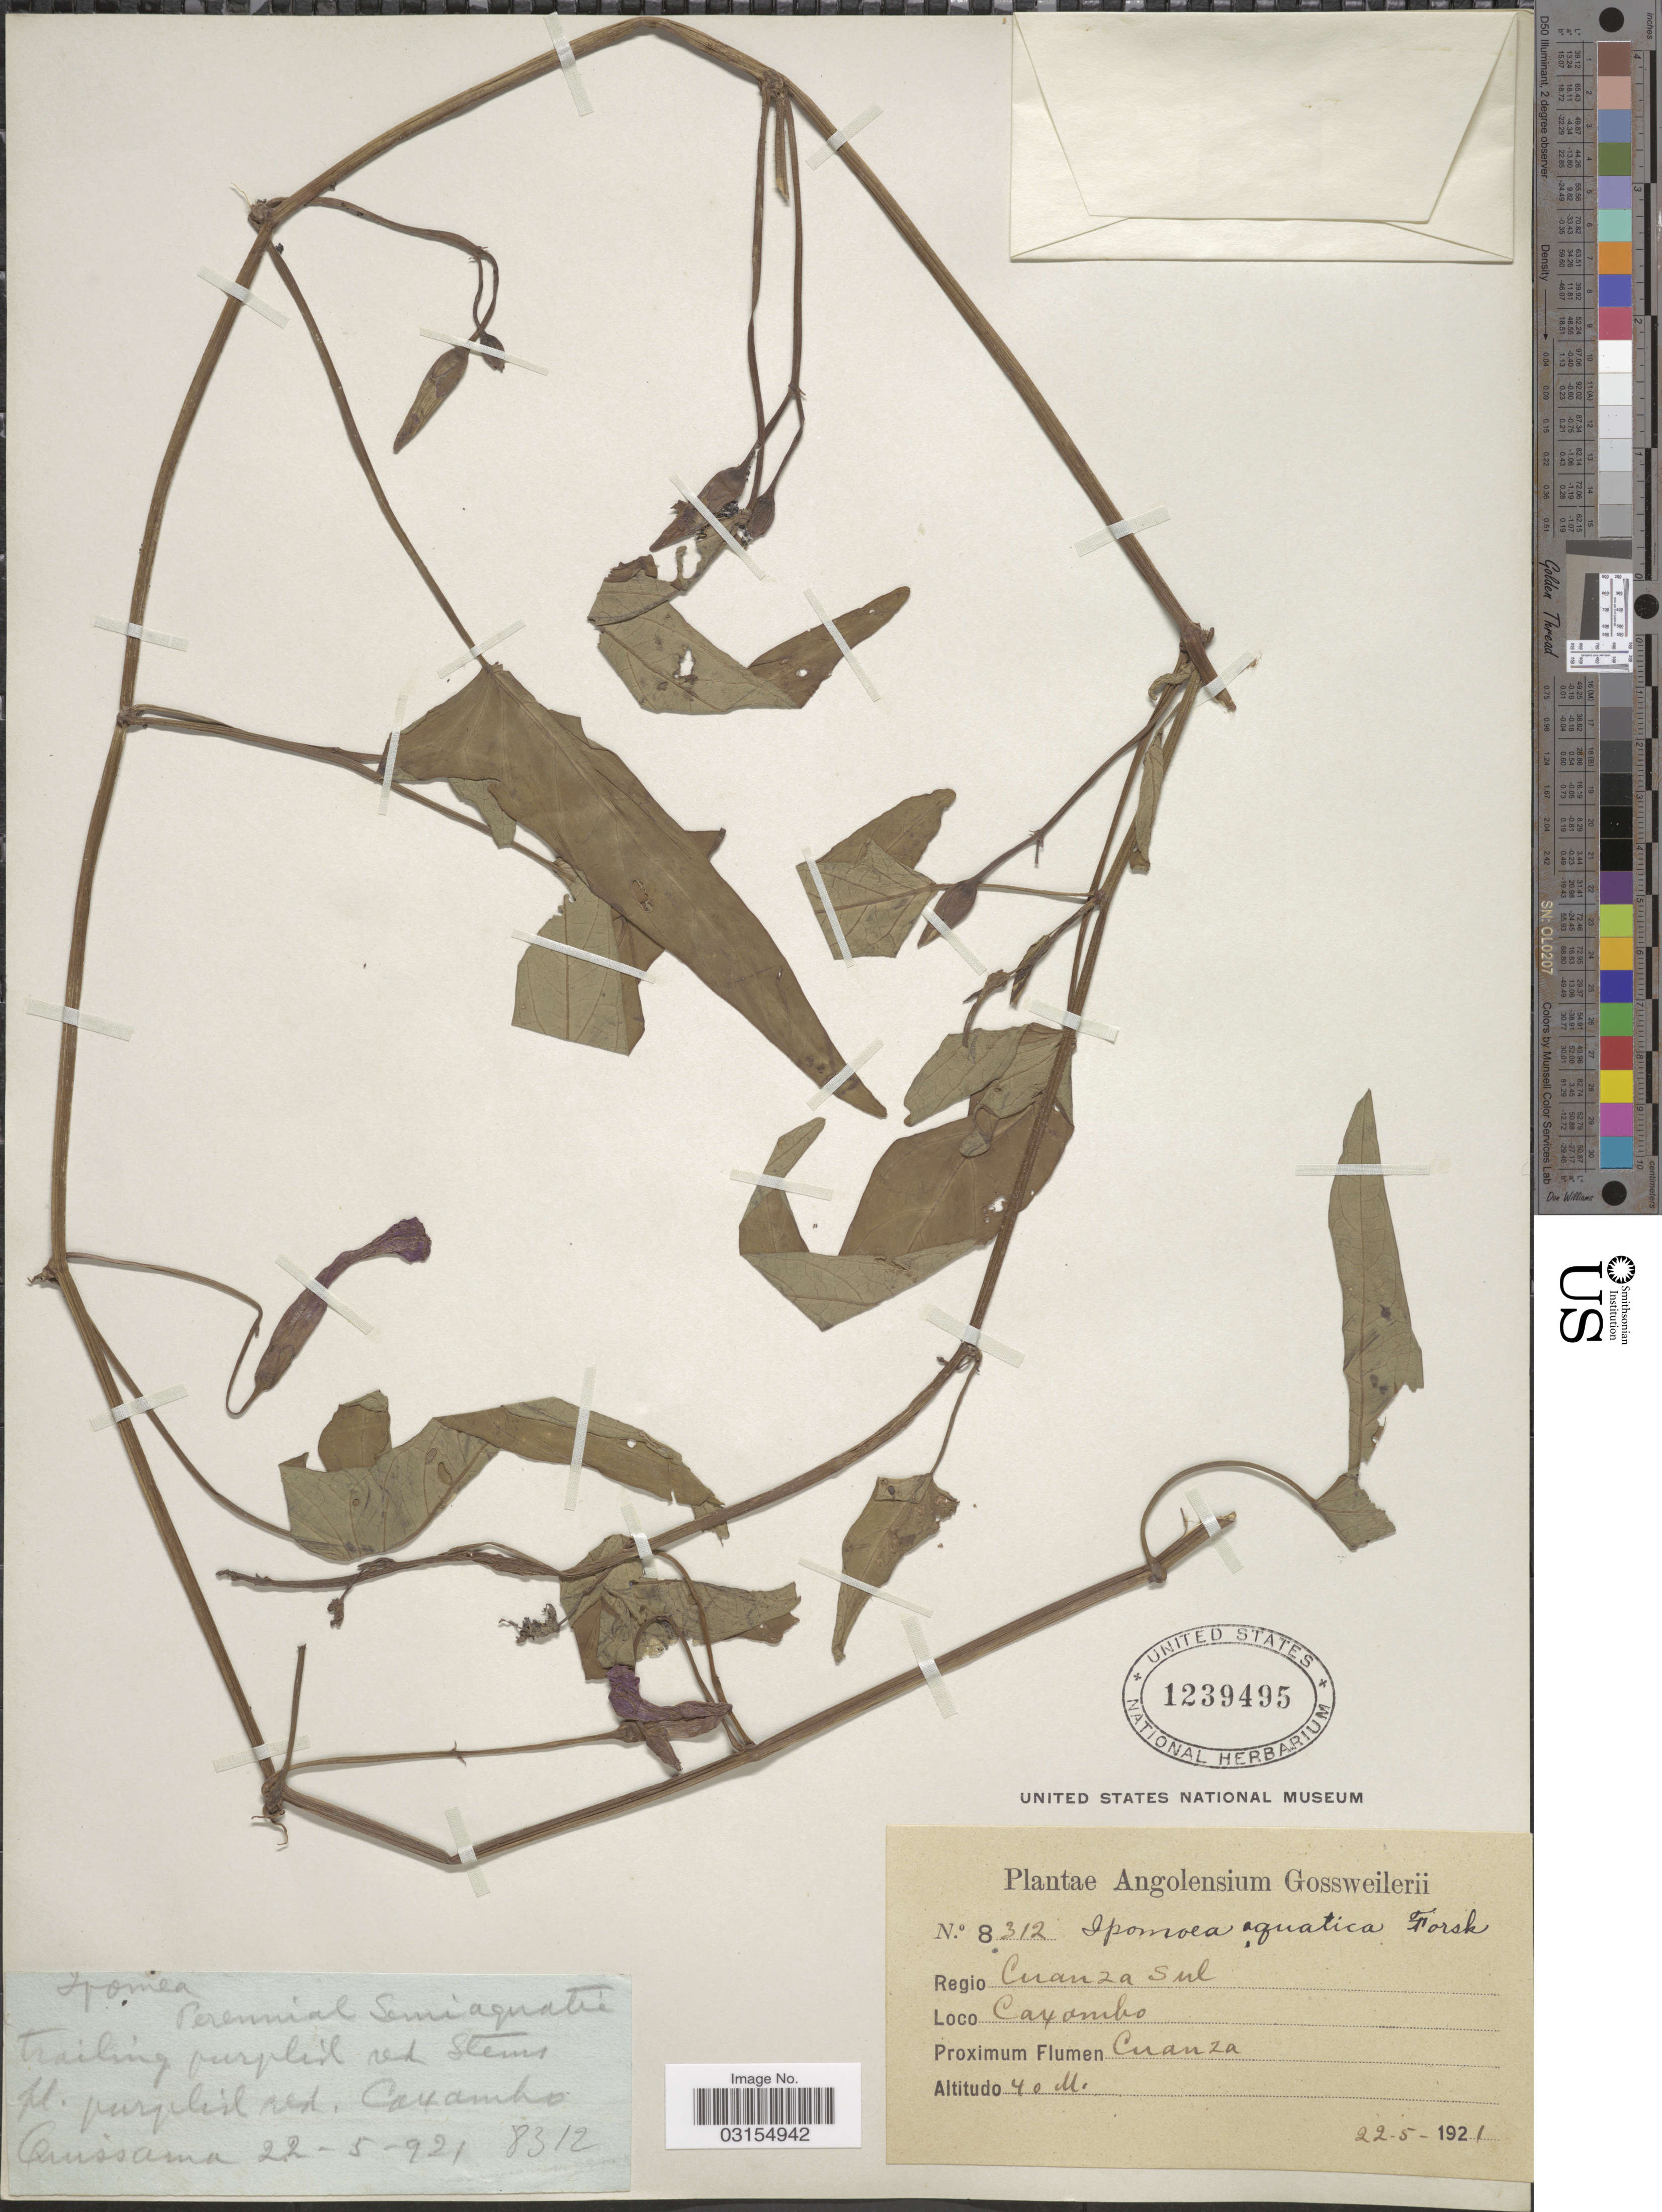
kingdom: Plantae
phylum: Tracheophyta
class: Magnoliopsida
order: Solanales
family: Convolvulaceae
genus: Ipomoea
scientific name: Ipomoea aquatica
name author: Forssk.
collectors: -. Gossweiler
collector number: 8312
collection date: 1921-05-22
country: Angola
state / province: Cuanza Sul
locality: Regio Cuanza Sul, Cazombo, Proximum Flumen Cuanza.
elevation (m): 40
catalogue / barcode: US 1239495